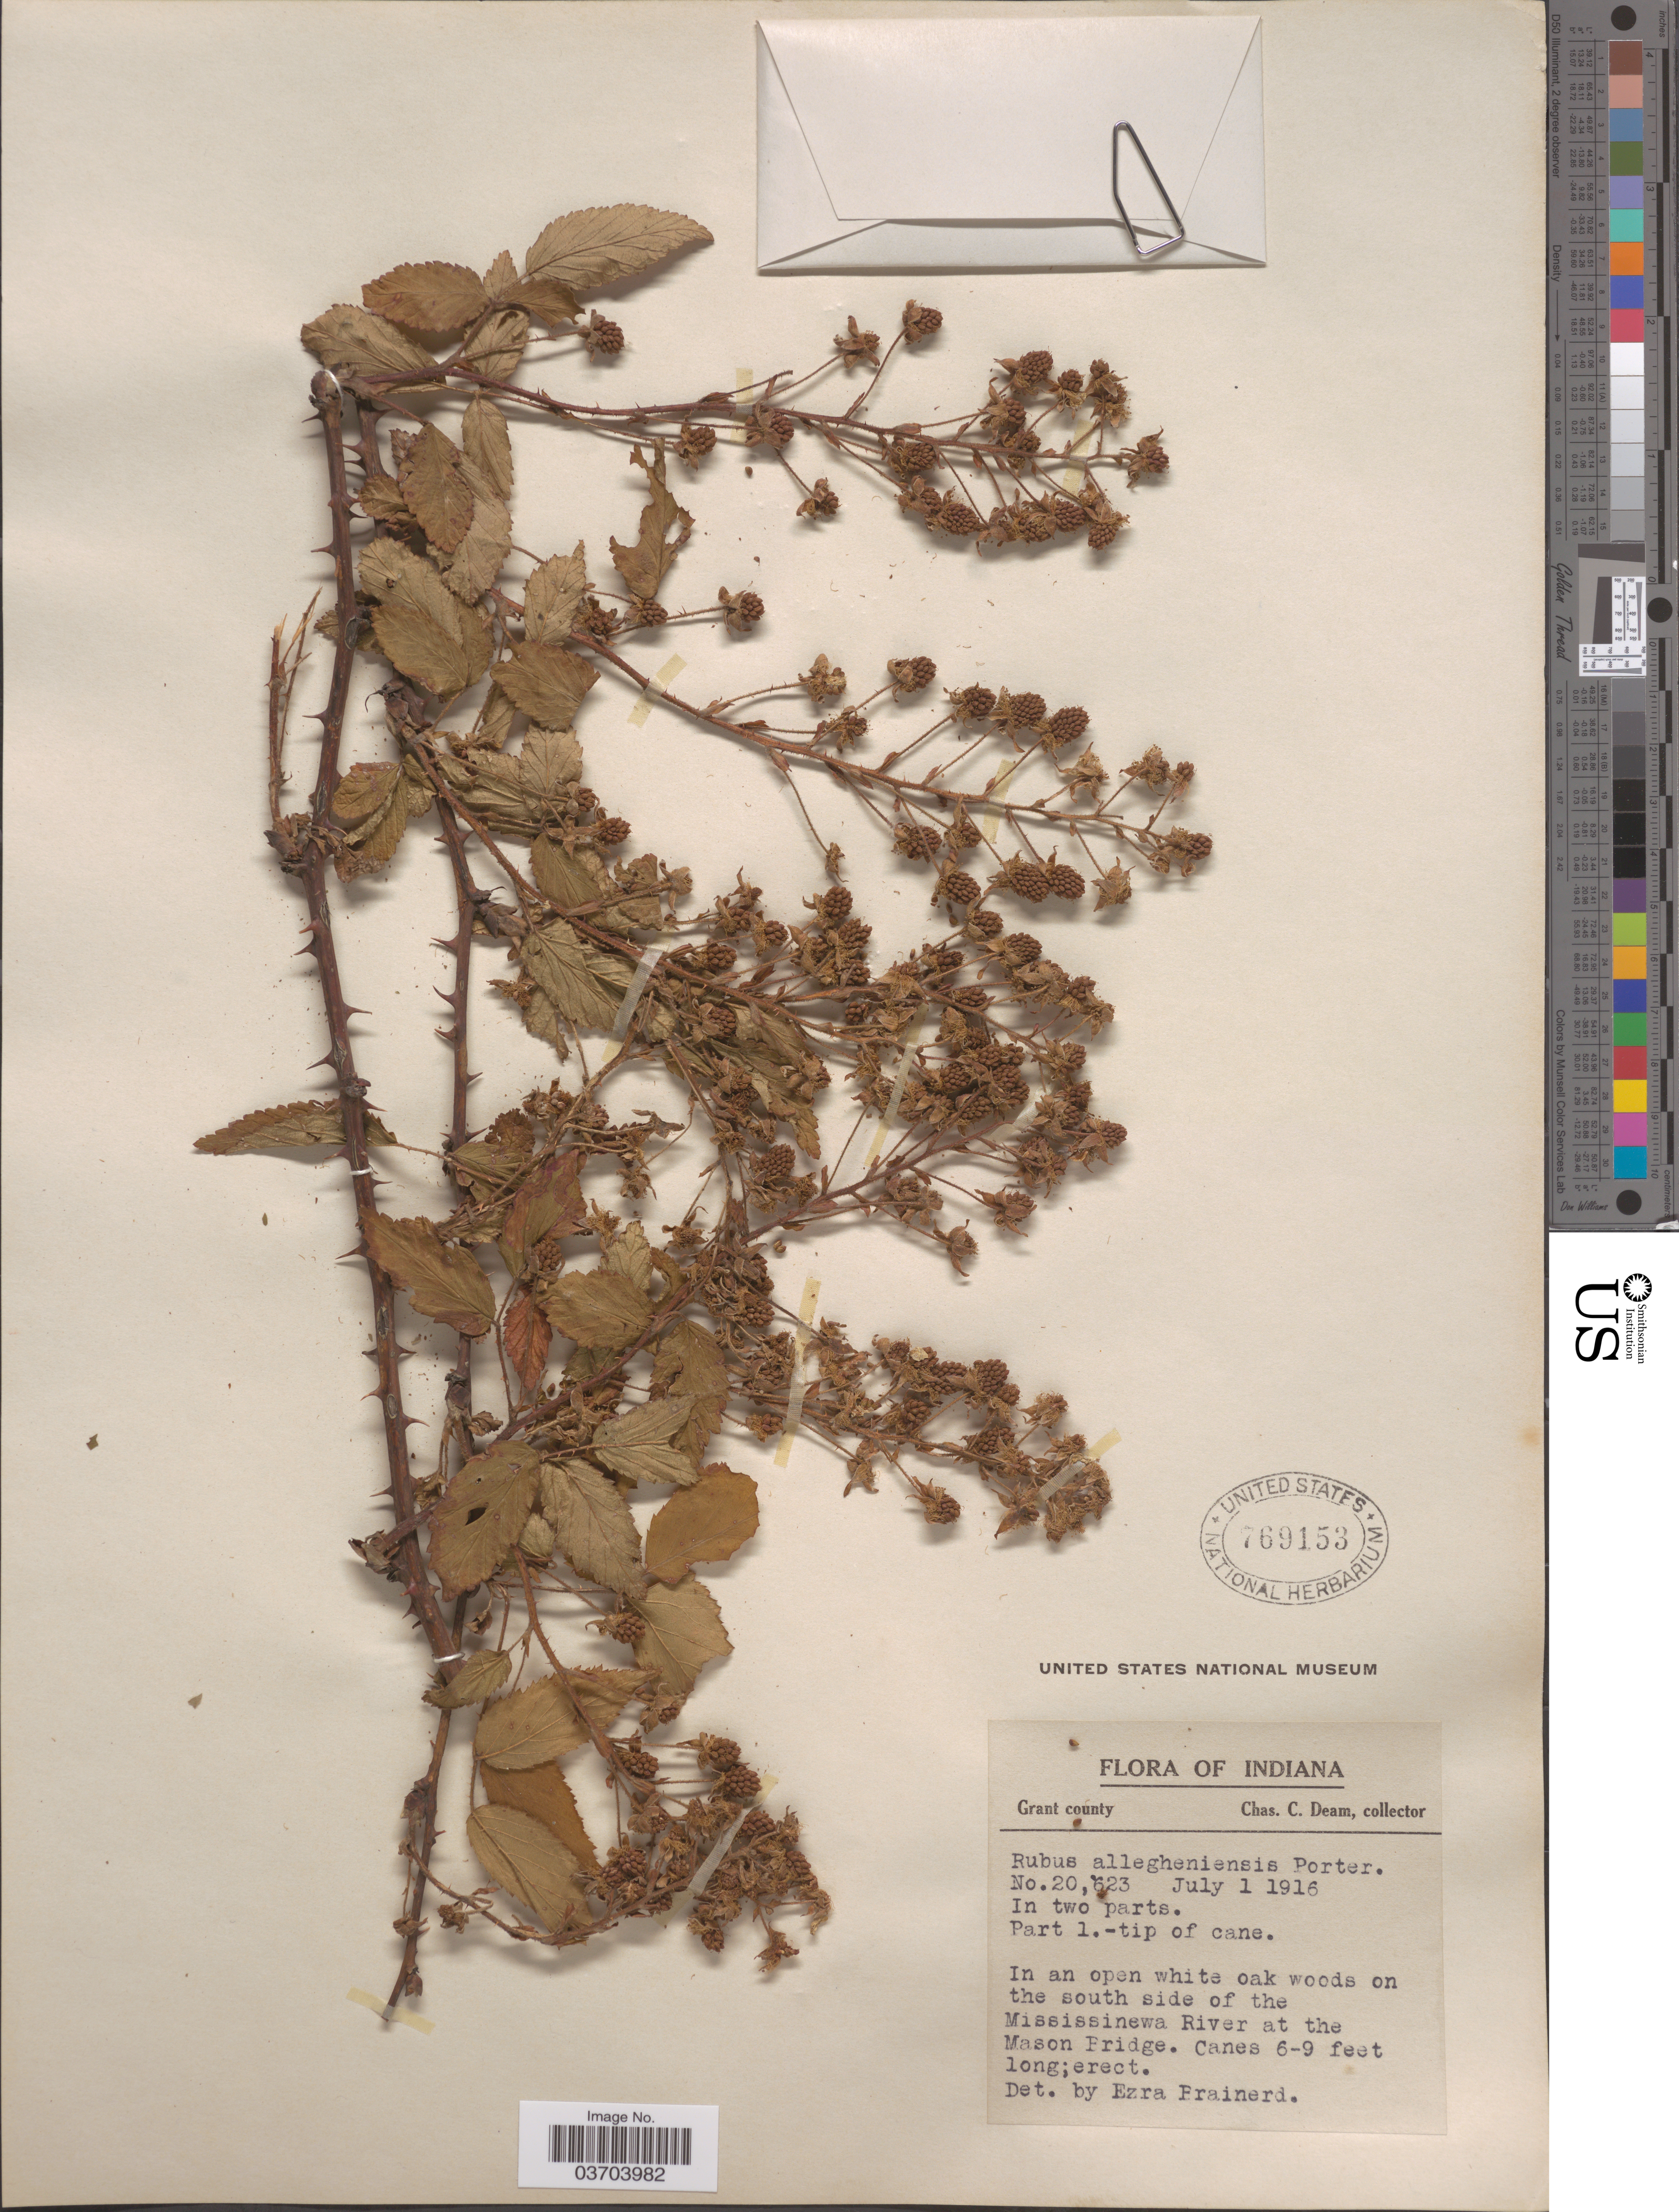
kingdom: Plantae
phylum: Tracheophyta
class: Magnoliopsida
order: Rosales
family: Rosaceae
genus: Rubus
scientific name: Rubus allegheniensis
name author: Porter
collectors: C. C. Deam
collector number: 20623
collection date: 1916-07-01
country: United States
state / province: Indiana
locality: Grant county. In an open white oak woods on the south side of the Mississinewa River at the Mason Fridge.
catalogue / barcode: US 769153